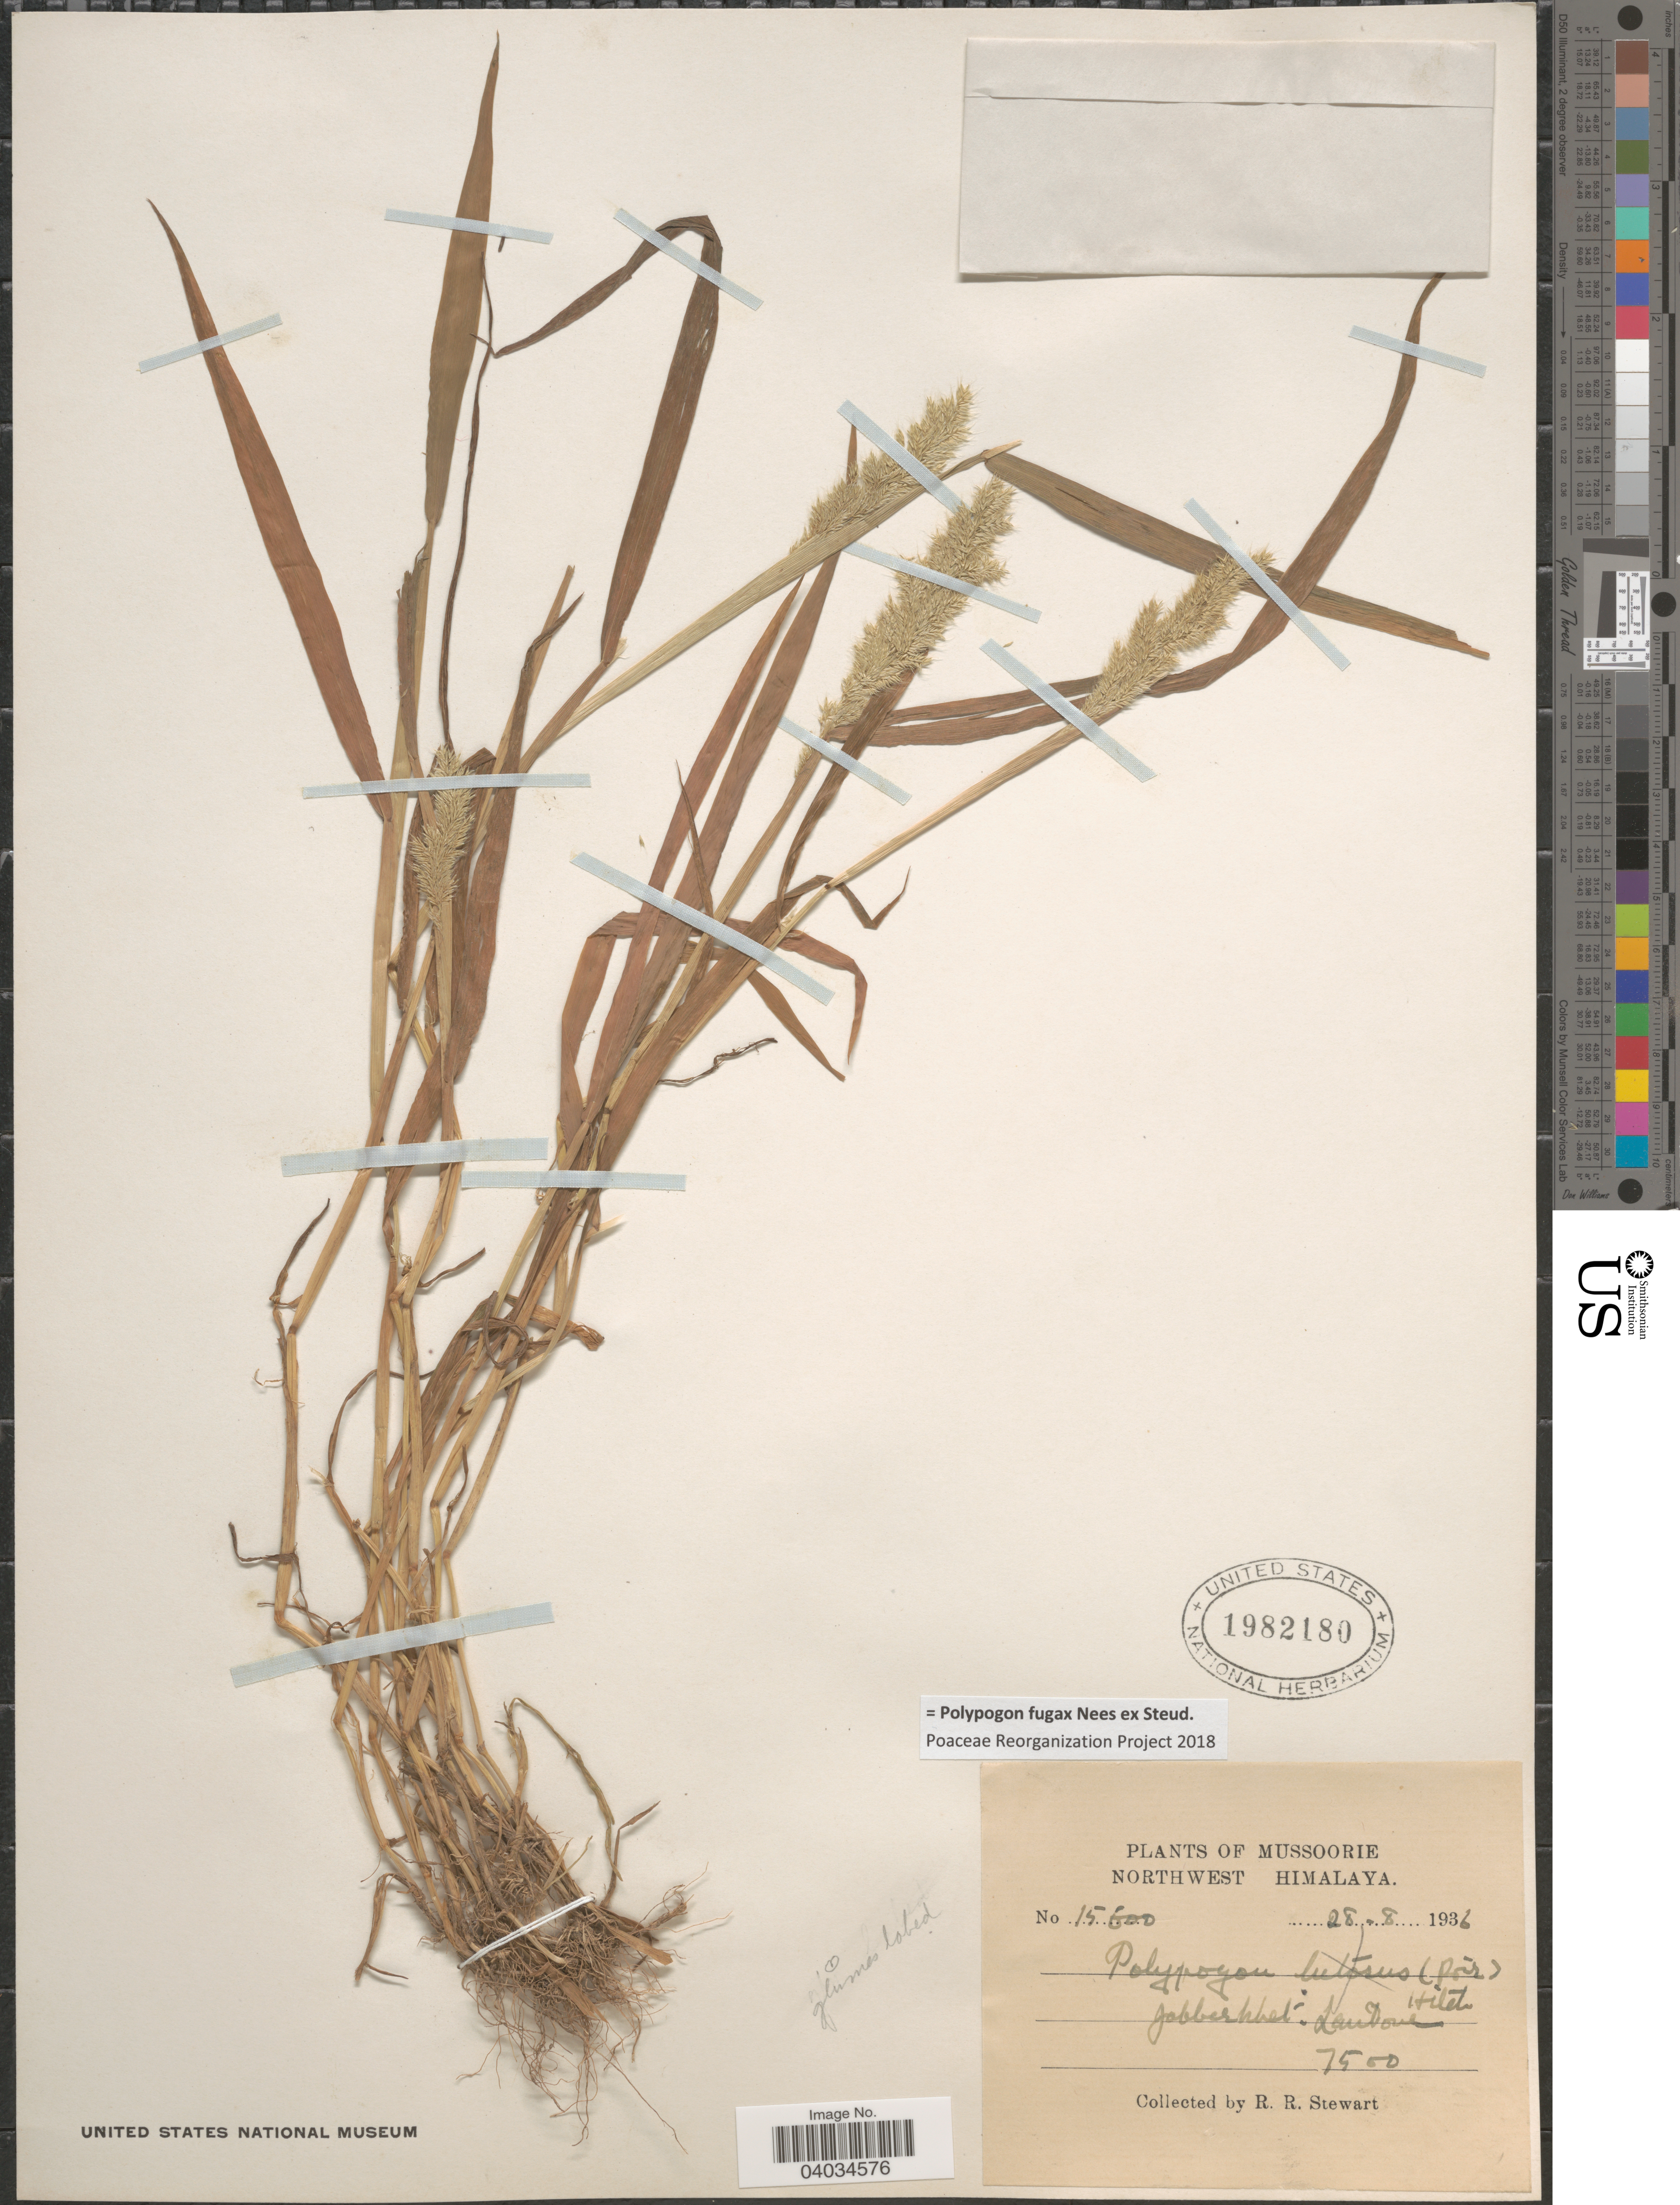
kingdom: Plantae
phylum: Tracheophyta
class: Liliopsida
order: Poales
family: Poaceae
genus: Polypogon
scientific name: Polypogon fugax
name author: Nees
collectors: R. Stewart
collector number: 15600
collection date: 1936-08-28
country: India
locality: Mussoorie. Northwest Himalaya. Jabberkhet, Landour.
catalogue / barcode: US 1982180